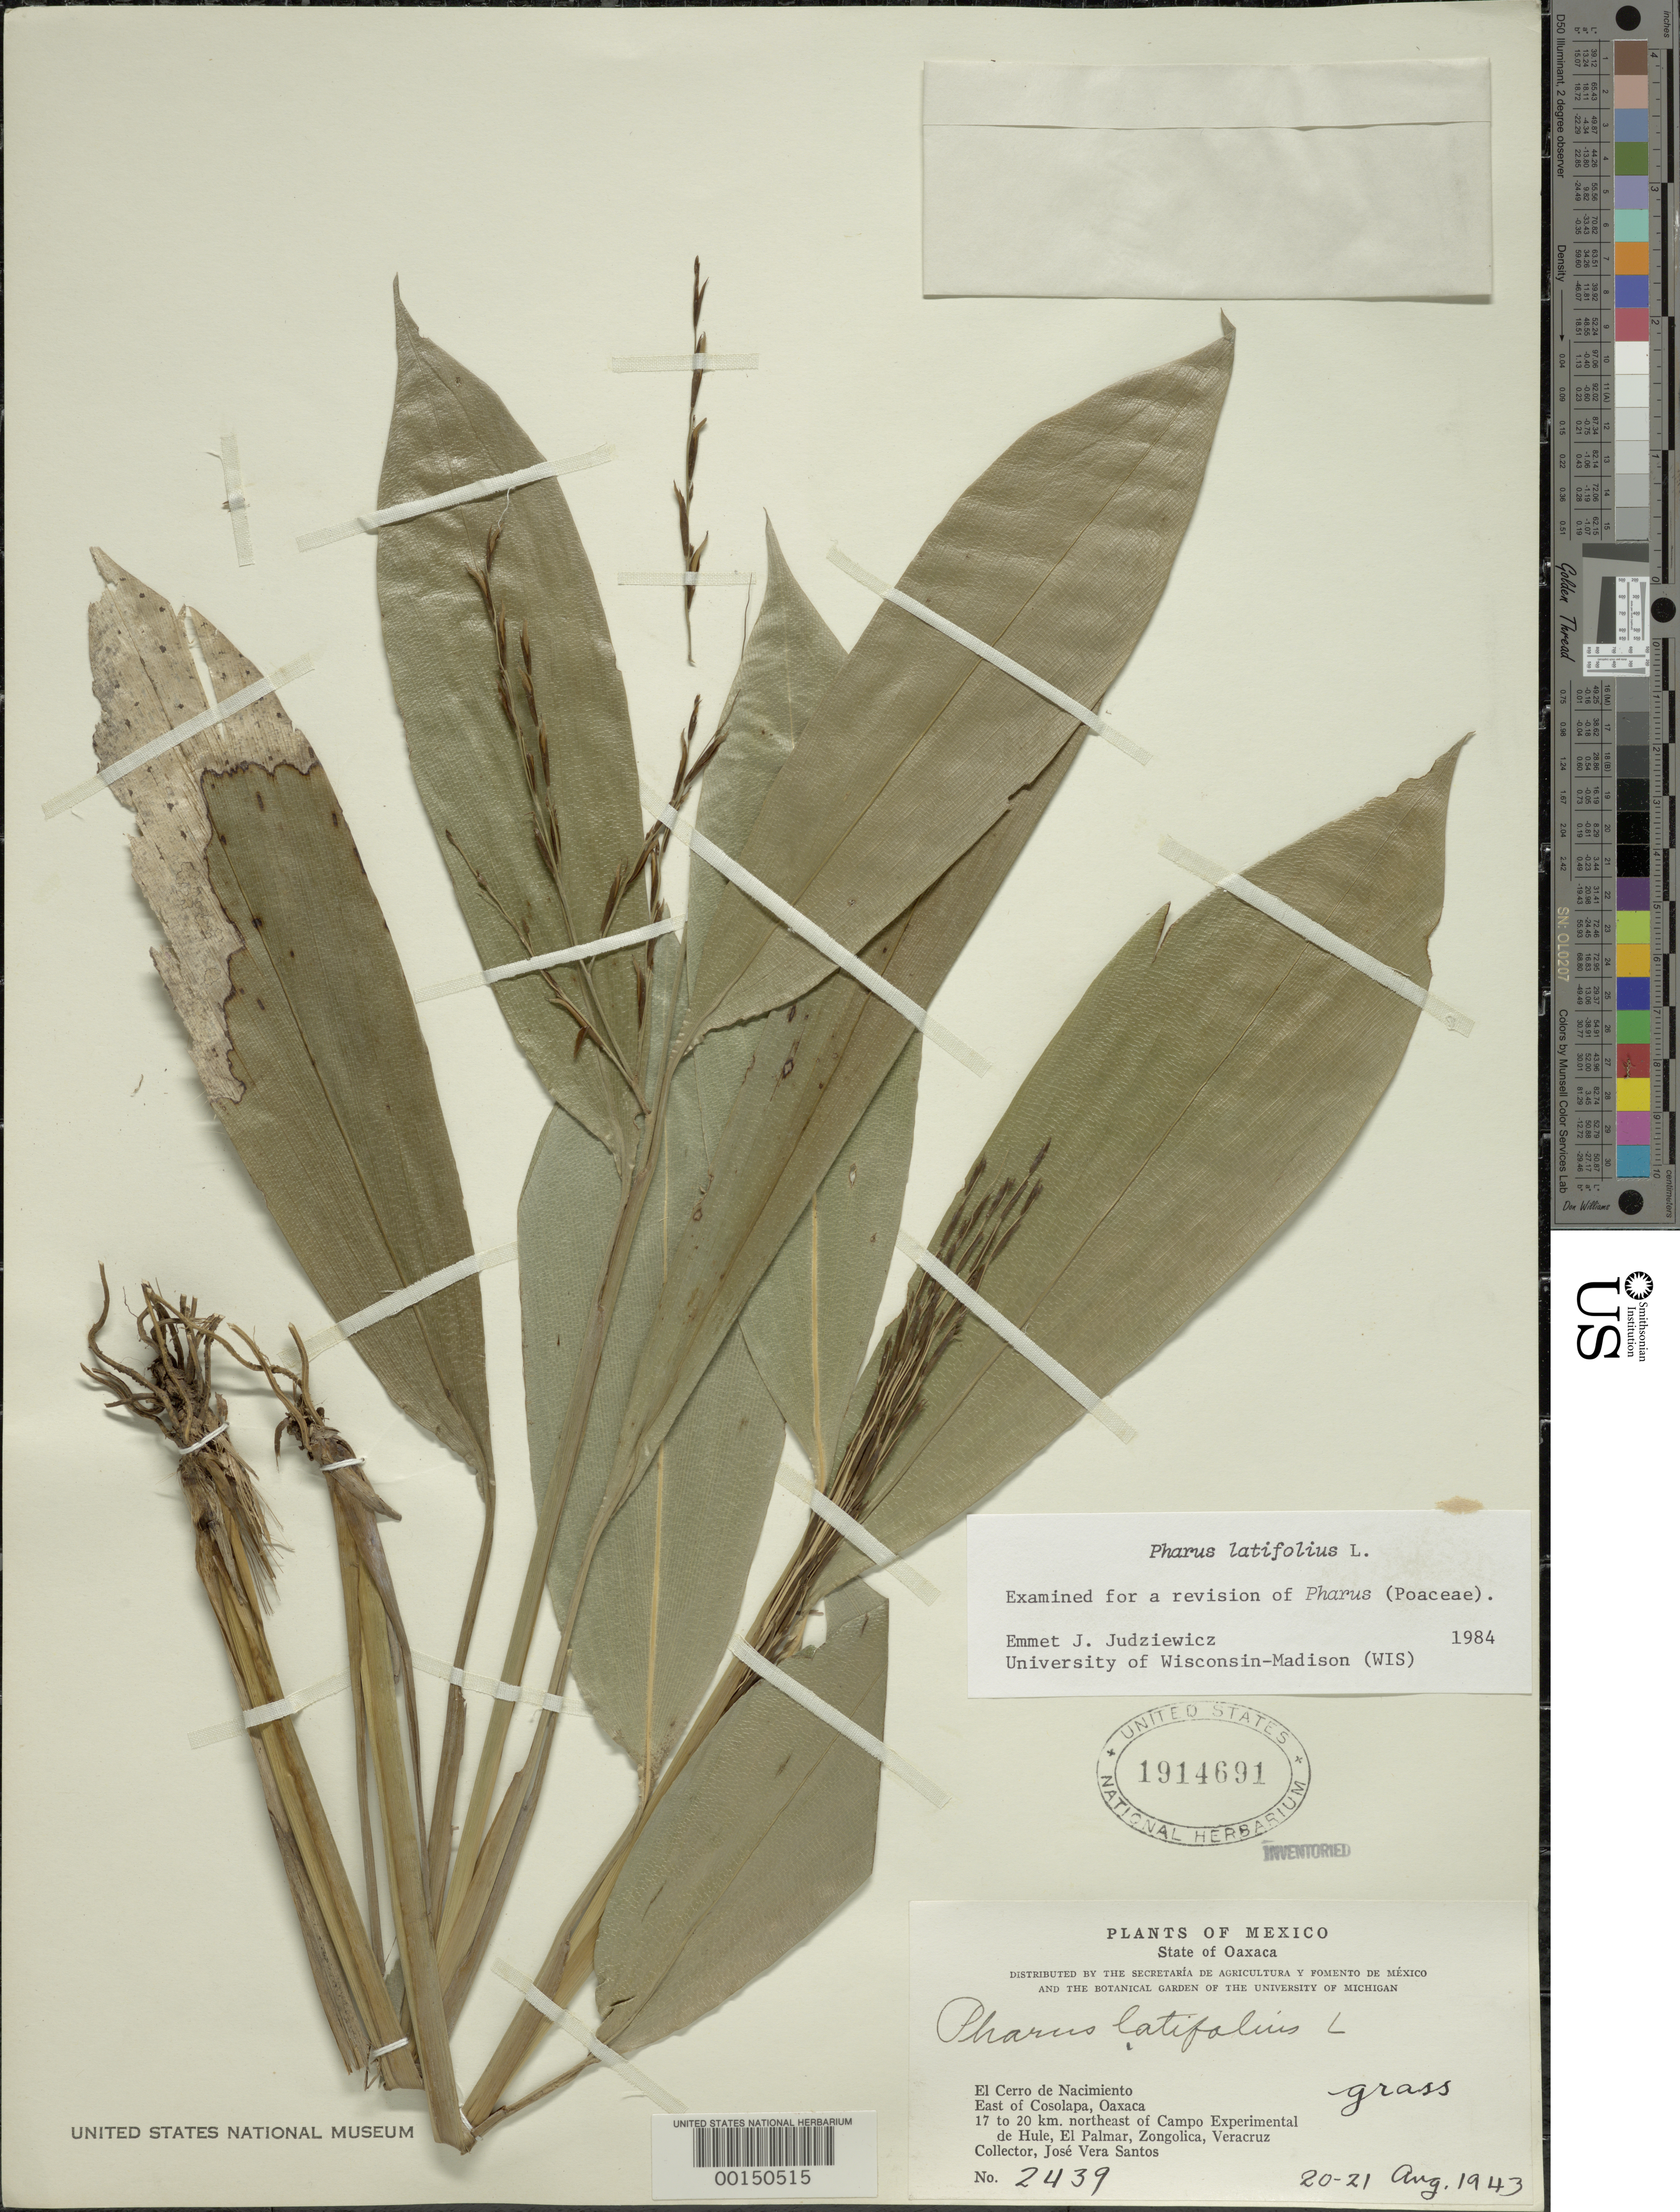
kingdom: Plantae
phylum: Tracheophyta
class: Liliopsida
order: Poales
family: Poaceae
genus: Pharus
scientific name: Pharus latifolius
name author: L.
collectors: J. V. Santos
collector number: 2439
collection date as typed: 20 Aug 1943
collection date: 1943-08-20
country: Mexico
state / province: Oaxaca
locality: Cosolapa, El Cerro de Nacimiento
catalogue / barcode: US 1914691